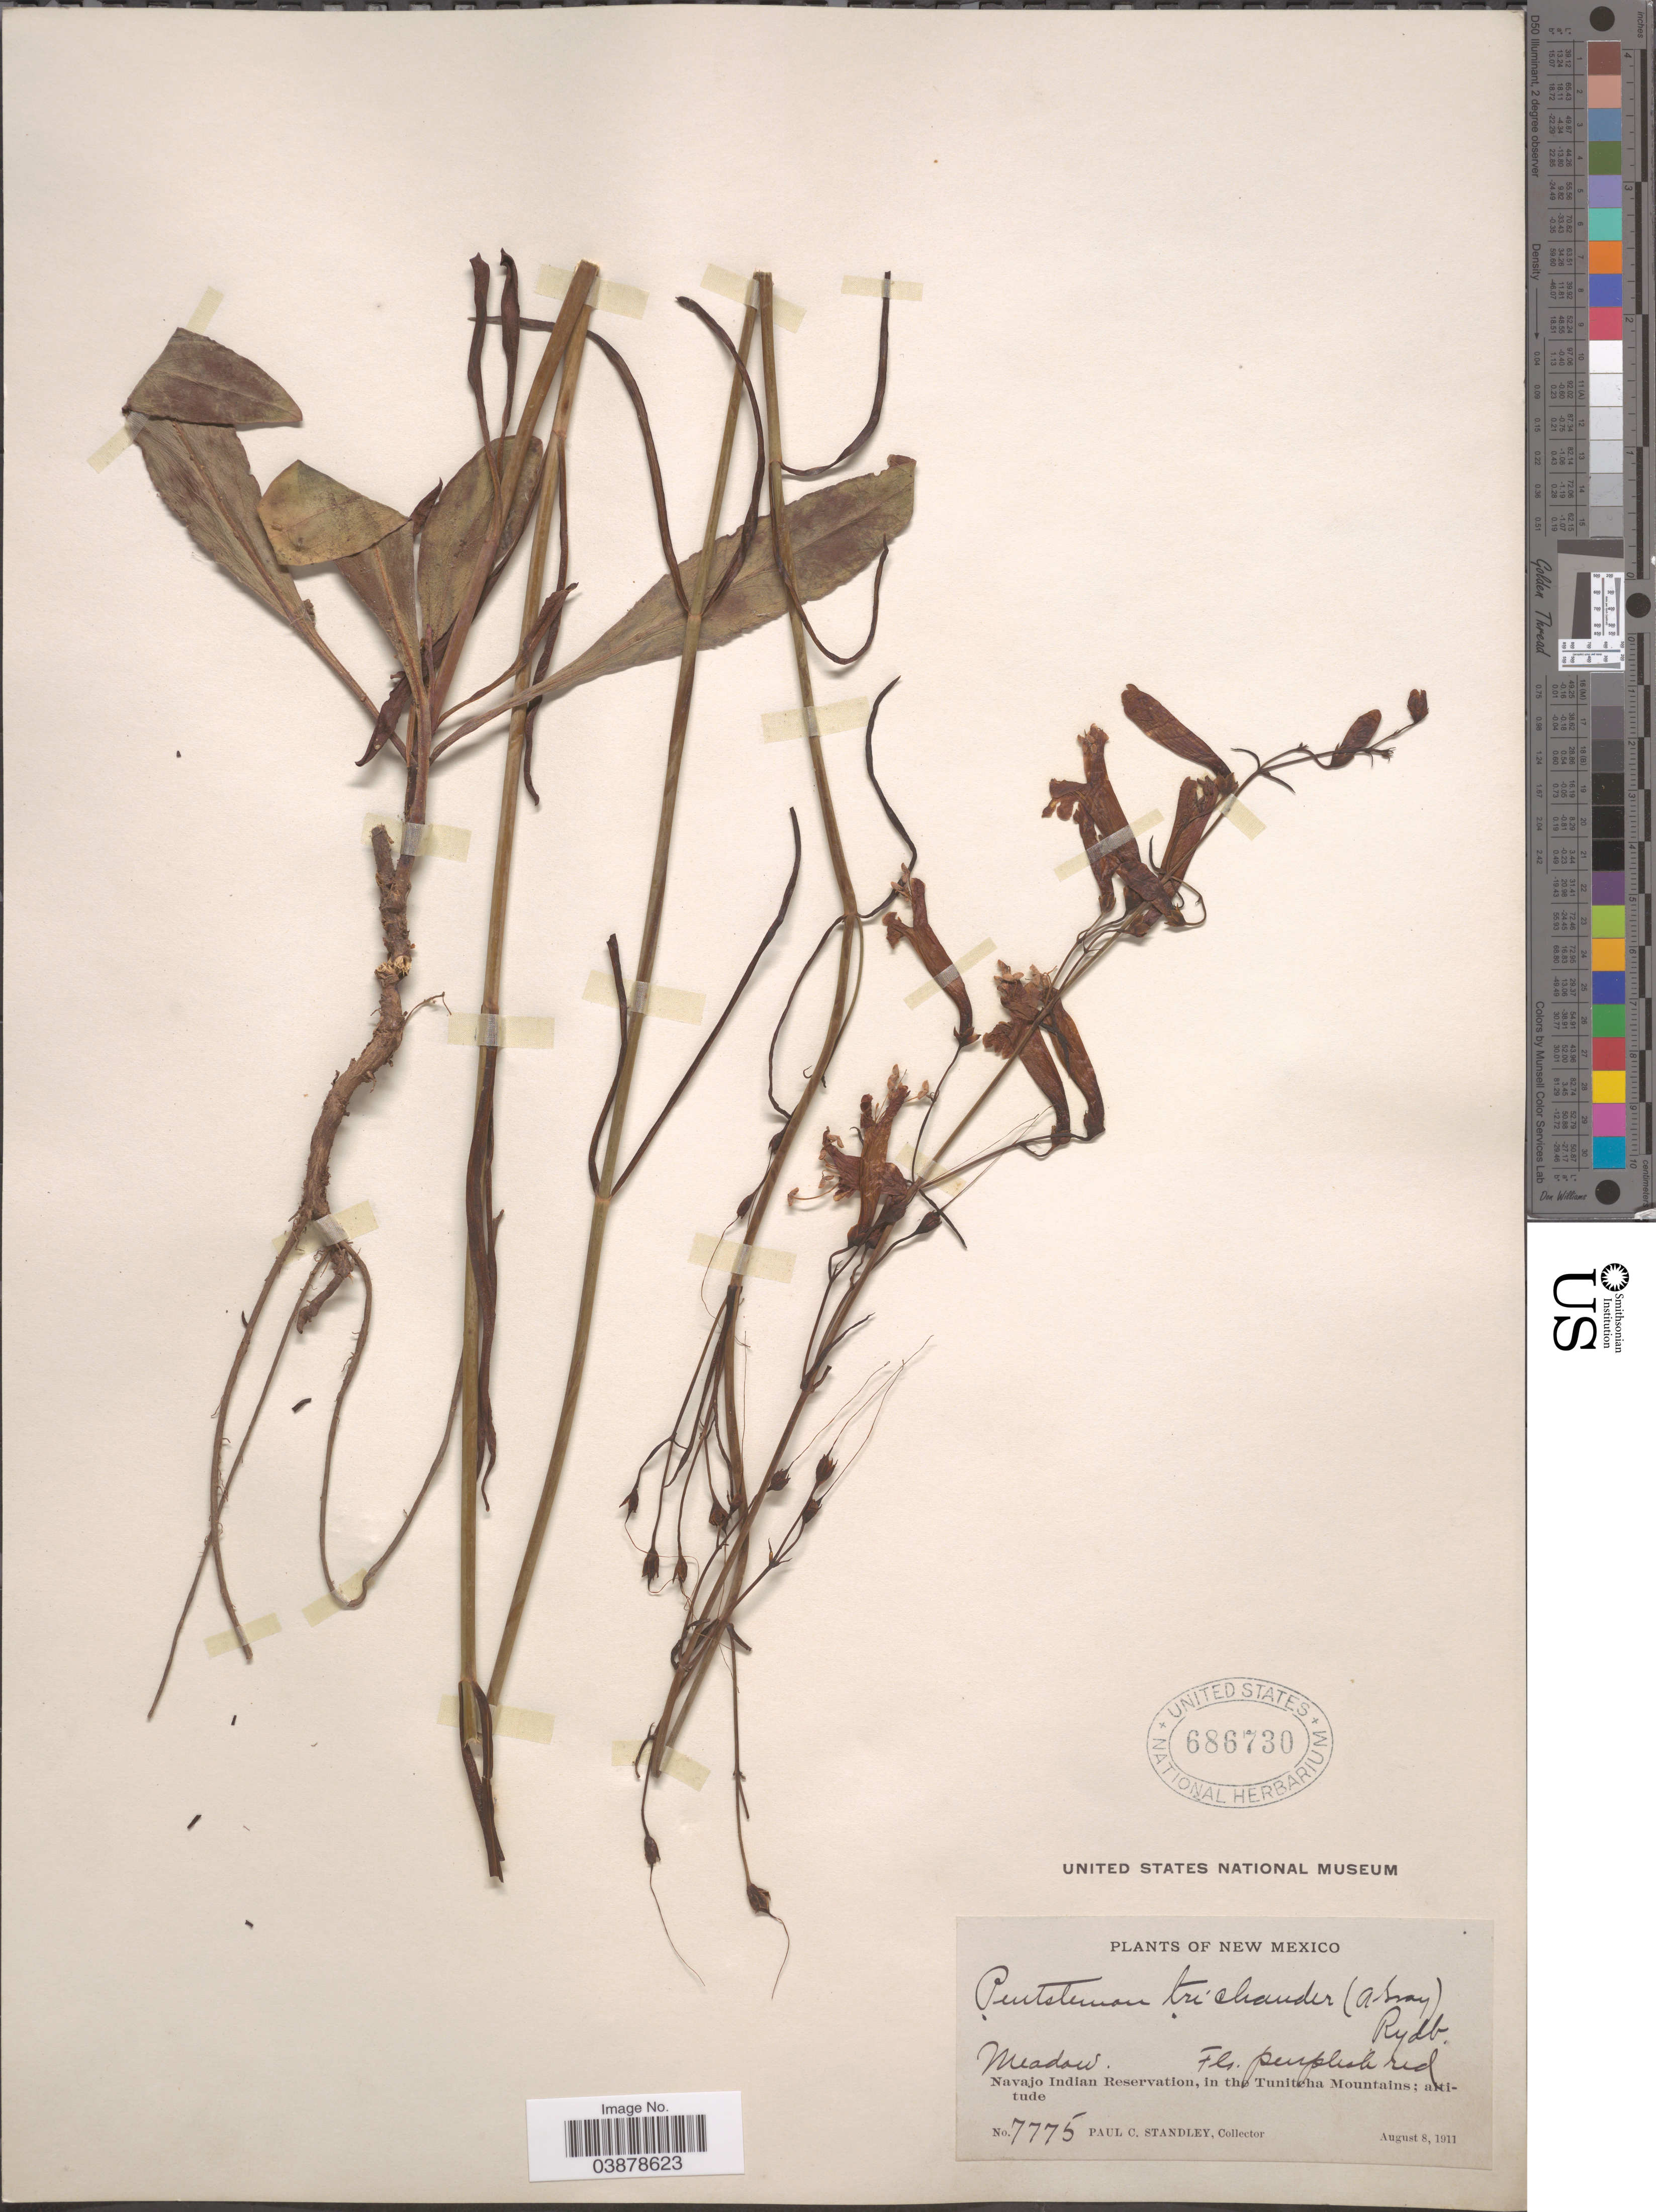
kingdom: Plantae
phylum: Tracheophyta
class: Magnoliopsida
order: Lamiales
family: Plantaginaceae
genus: Penstemon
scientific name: Penstemon trichander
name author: (A. Gray) Rydb.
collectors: P. C. Standley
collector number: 7775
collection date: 1911-08-08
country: United States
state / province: New Mexico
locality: Meadow. Navajo Indian Reservation, in the Tunitcha Mountains.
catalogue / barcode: US 686730